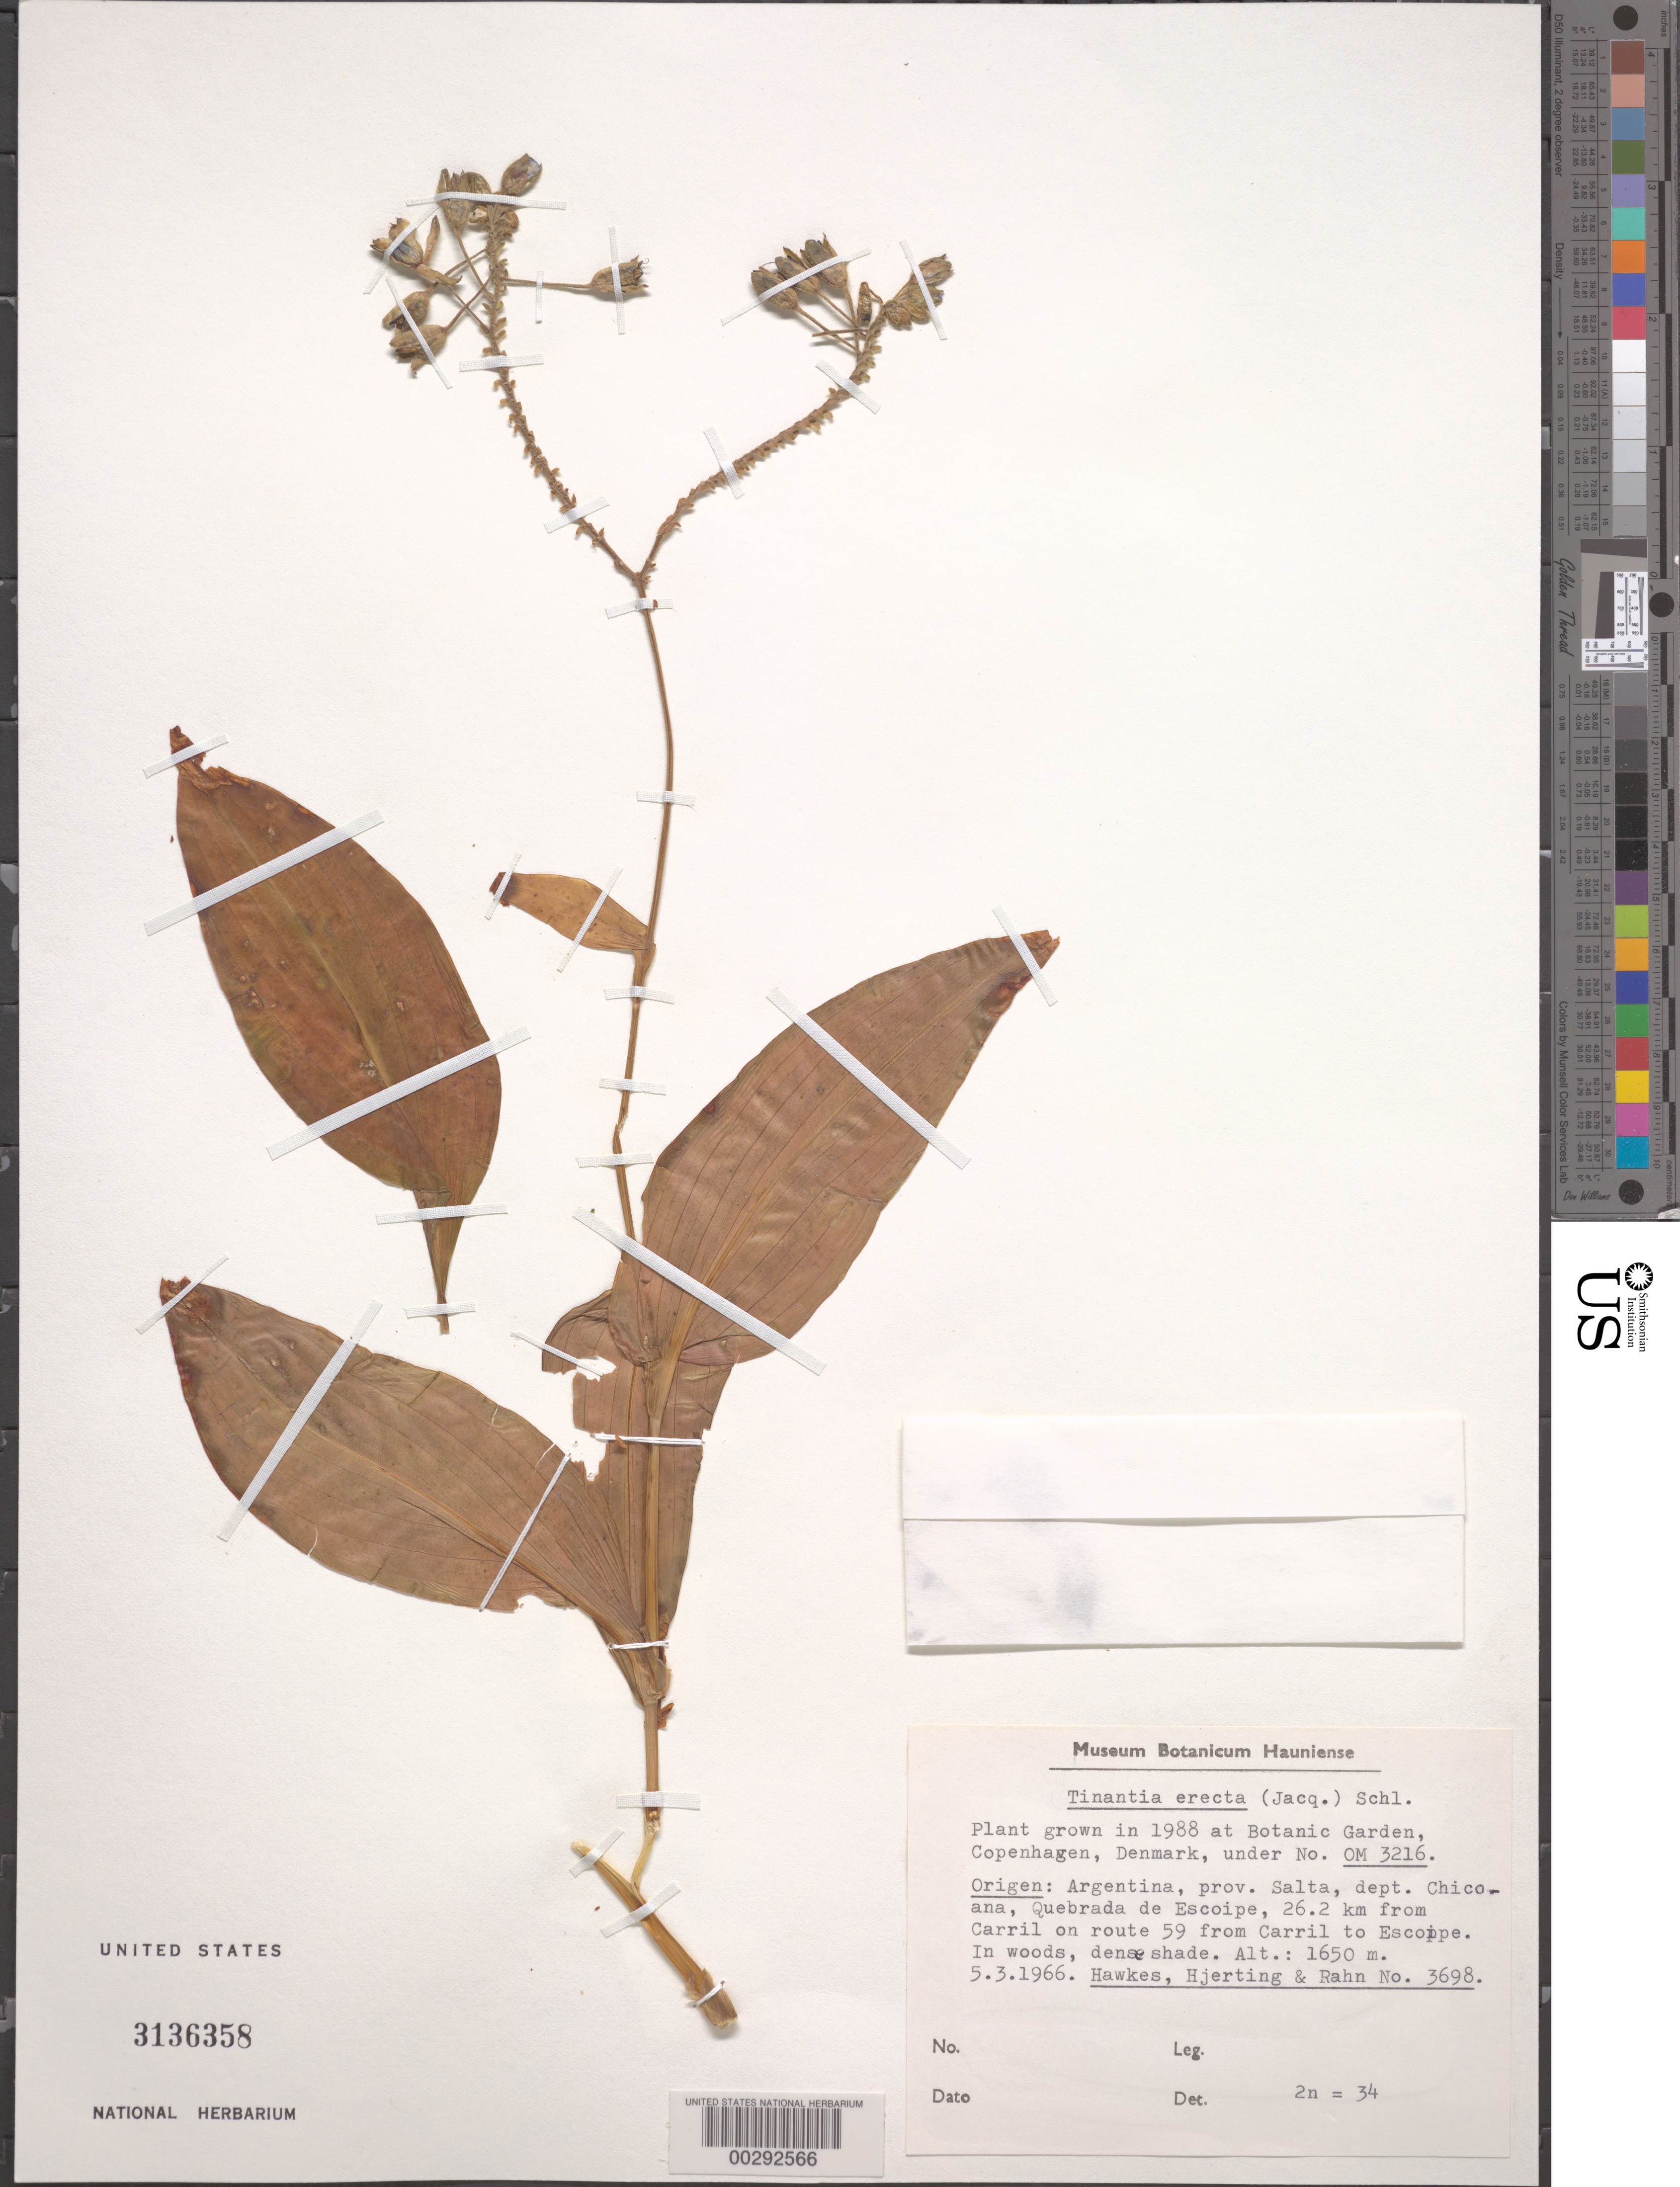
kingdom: Plantae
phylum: Tracheophyta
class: Liliopsida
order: Commelinales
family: Commelinaceae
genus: Tinantia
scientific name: Tinantia erecta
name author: (Jacq.) Fenzl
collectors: J. Hawkes, J. P. Hjerting & K. Rahn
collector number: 3698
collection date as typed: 05 Mar 1966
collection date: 1966-03-05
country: Argentina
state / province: Salta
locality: Chicoana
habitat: In woods dense shade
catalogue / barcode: US 3136358